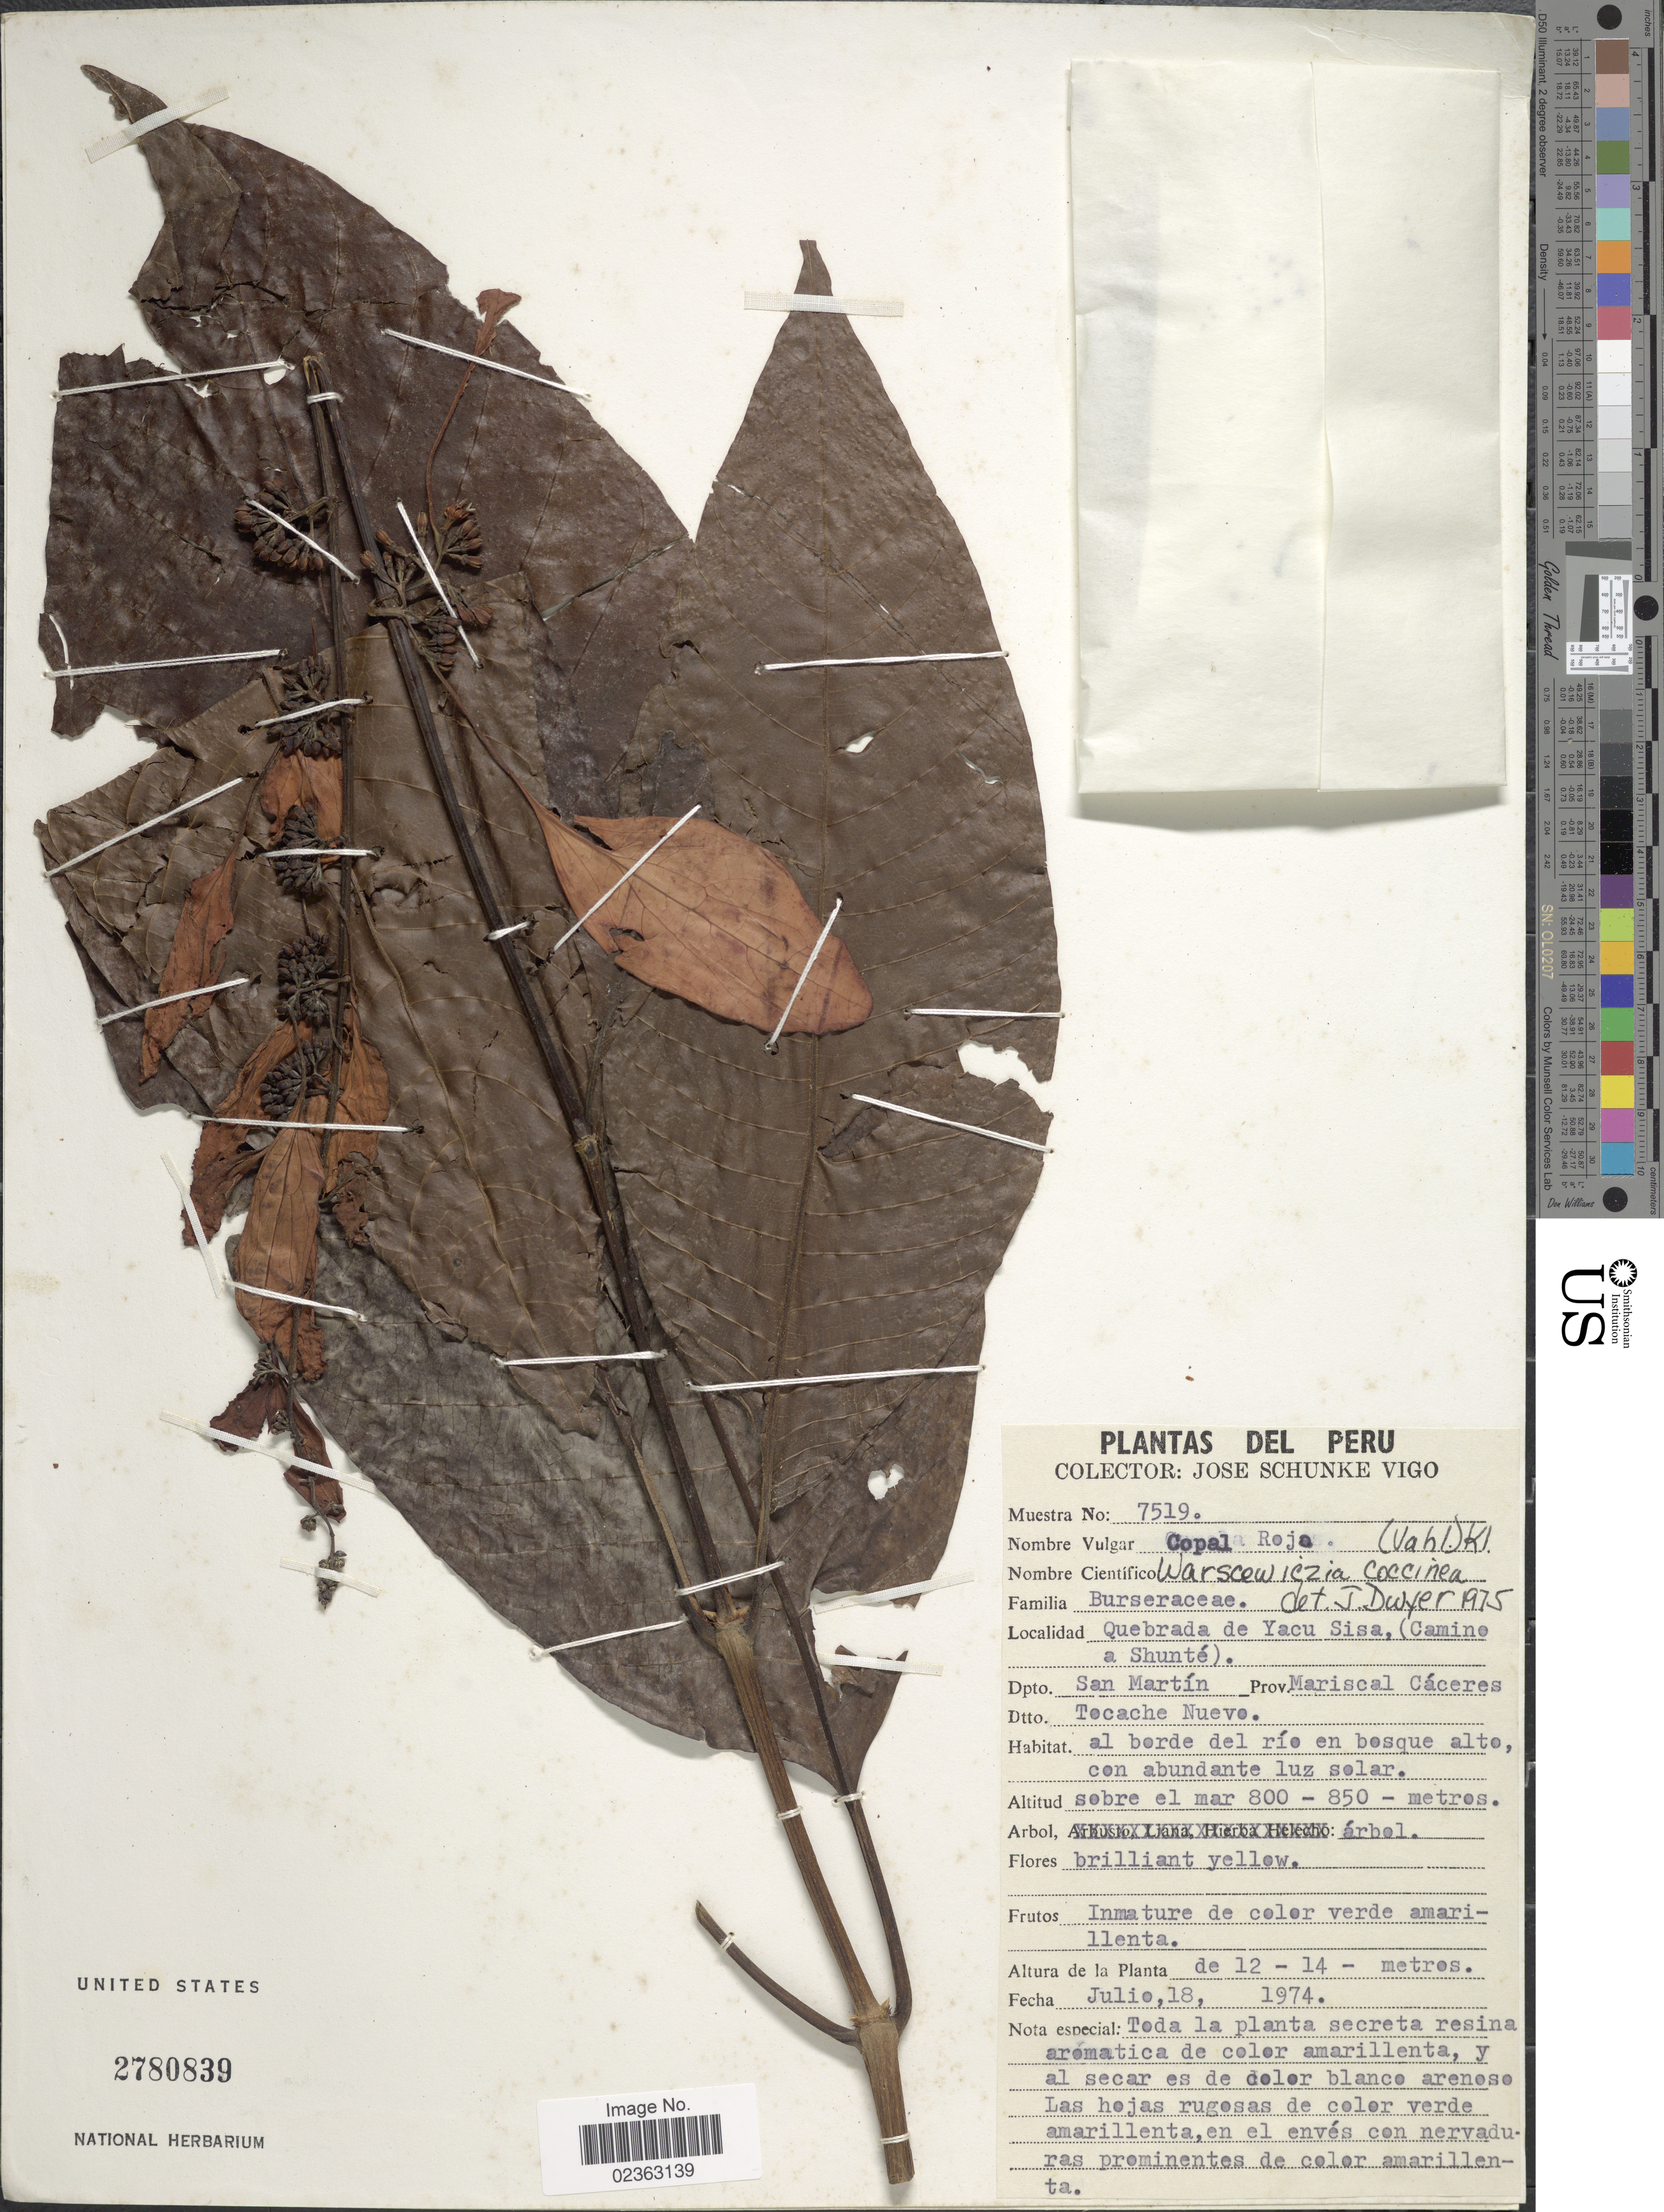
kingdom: Plantae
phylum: Tracheophyta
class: Magnoliopsida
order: Gentianales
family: Rubiaceae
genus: Warszewiczia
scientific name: Warszewiczia coccinea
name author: (Vahl) Klotzsch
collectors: J. Schunke Vigo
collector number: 7519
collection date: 1974-07-18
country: Peru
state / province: San Martín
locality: Quebrada de Yacu Sisa, (Camino a Shunte), Prov. Mariscal Caceres, Dtto. Tocache Nuevo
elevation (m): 800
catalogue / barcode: US 2780839